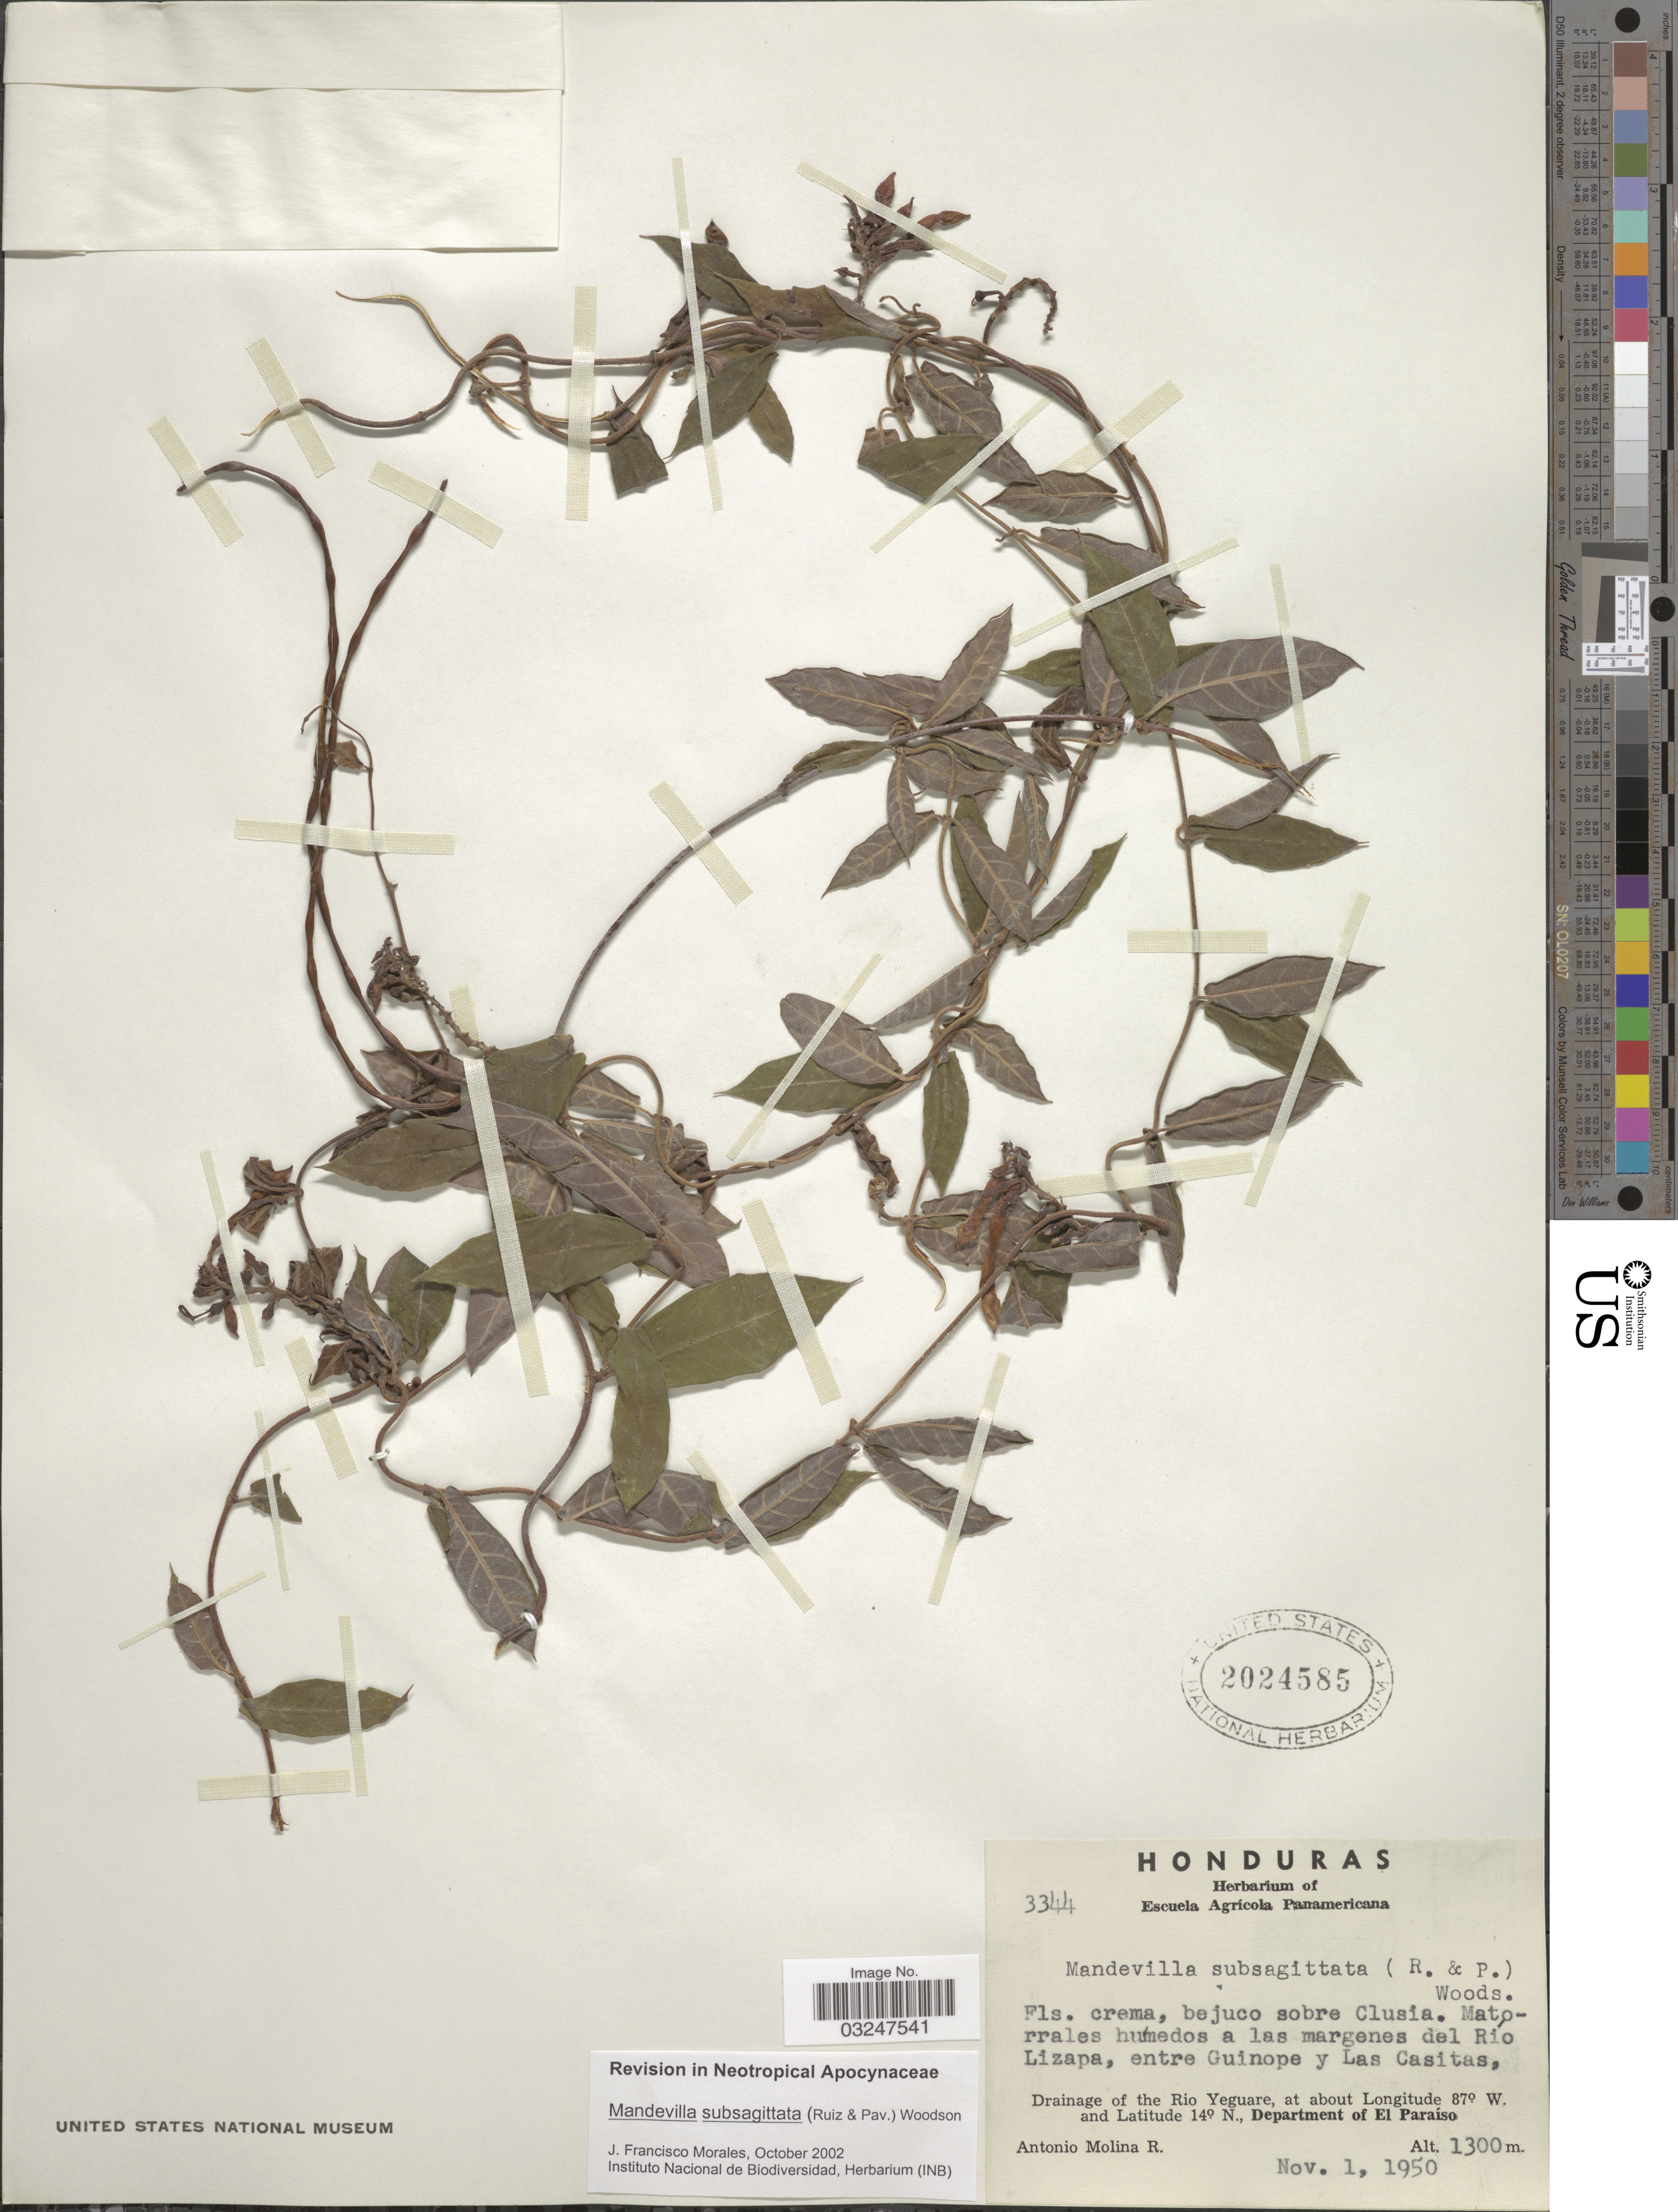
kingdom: Plantae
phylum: Tracheophyta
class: Magnoliopsida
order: Gentianales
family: Apocynaceae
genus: Mandevilla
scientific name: Mandevilla subsagittata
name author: (Ruiz & Pav.) Woodson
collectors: A. Molina R.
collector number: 3344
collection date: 1950-11-01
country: Honduras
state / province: El Paraíso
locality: Matorrales humedos a las margenes del Rio Lizapa, entre Guinope y Las Casitas, Drainage of the Rio Yeguare, Department of El Paraíso.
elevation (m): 1300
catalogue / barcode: US 2024585